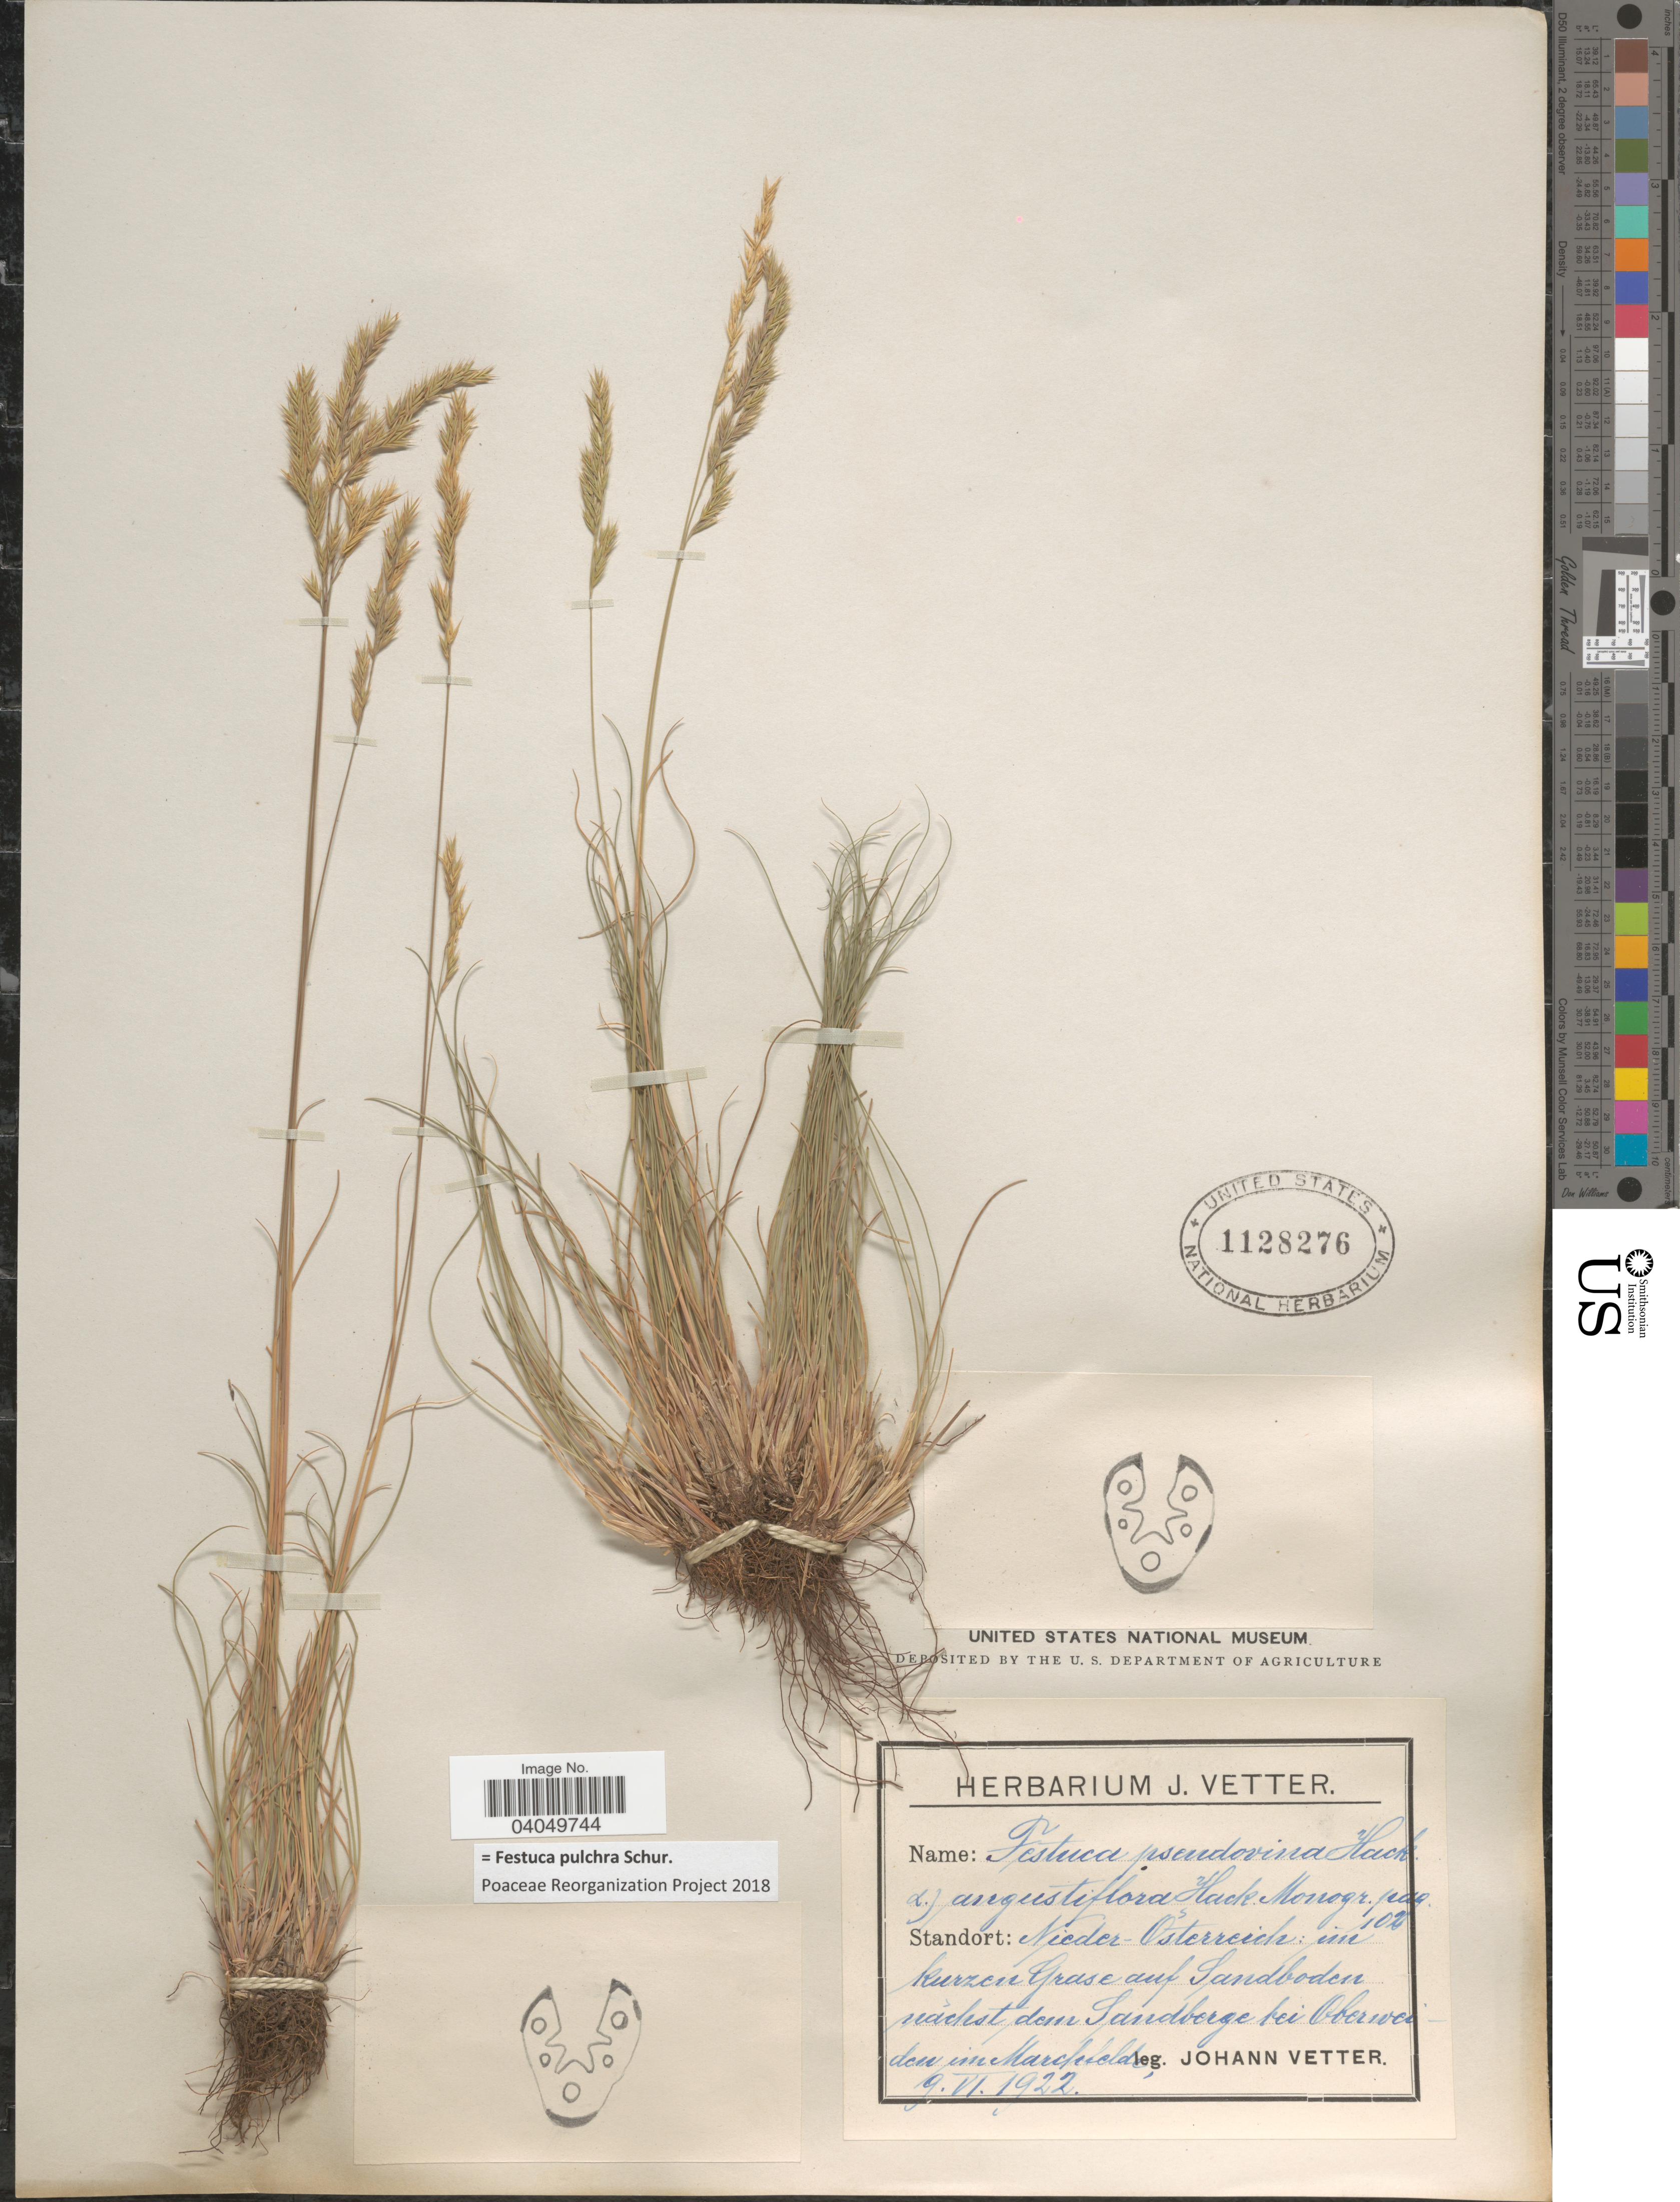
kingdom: Plantae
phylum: Tracheophyta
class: Liliopsida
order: Poales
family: Poaceae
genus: Festuca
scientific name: Festuca pulchra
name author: Schur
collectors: J. Vetter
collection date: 1922-06-19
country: Austria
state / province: Niederosterreich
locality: Standort: Nieder-Osterreich: im kurzen Grase auf Sandboden nachst dem Sandberge bei Oberweiden im Marchfelde.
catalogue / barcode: US 1128276